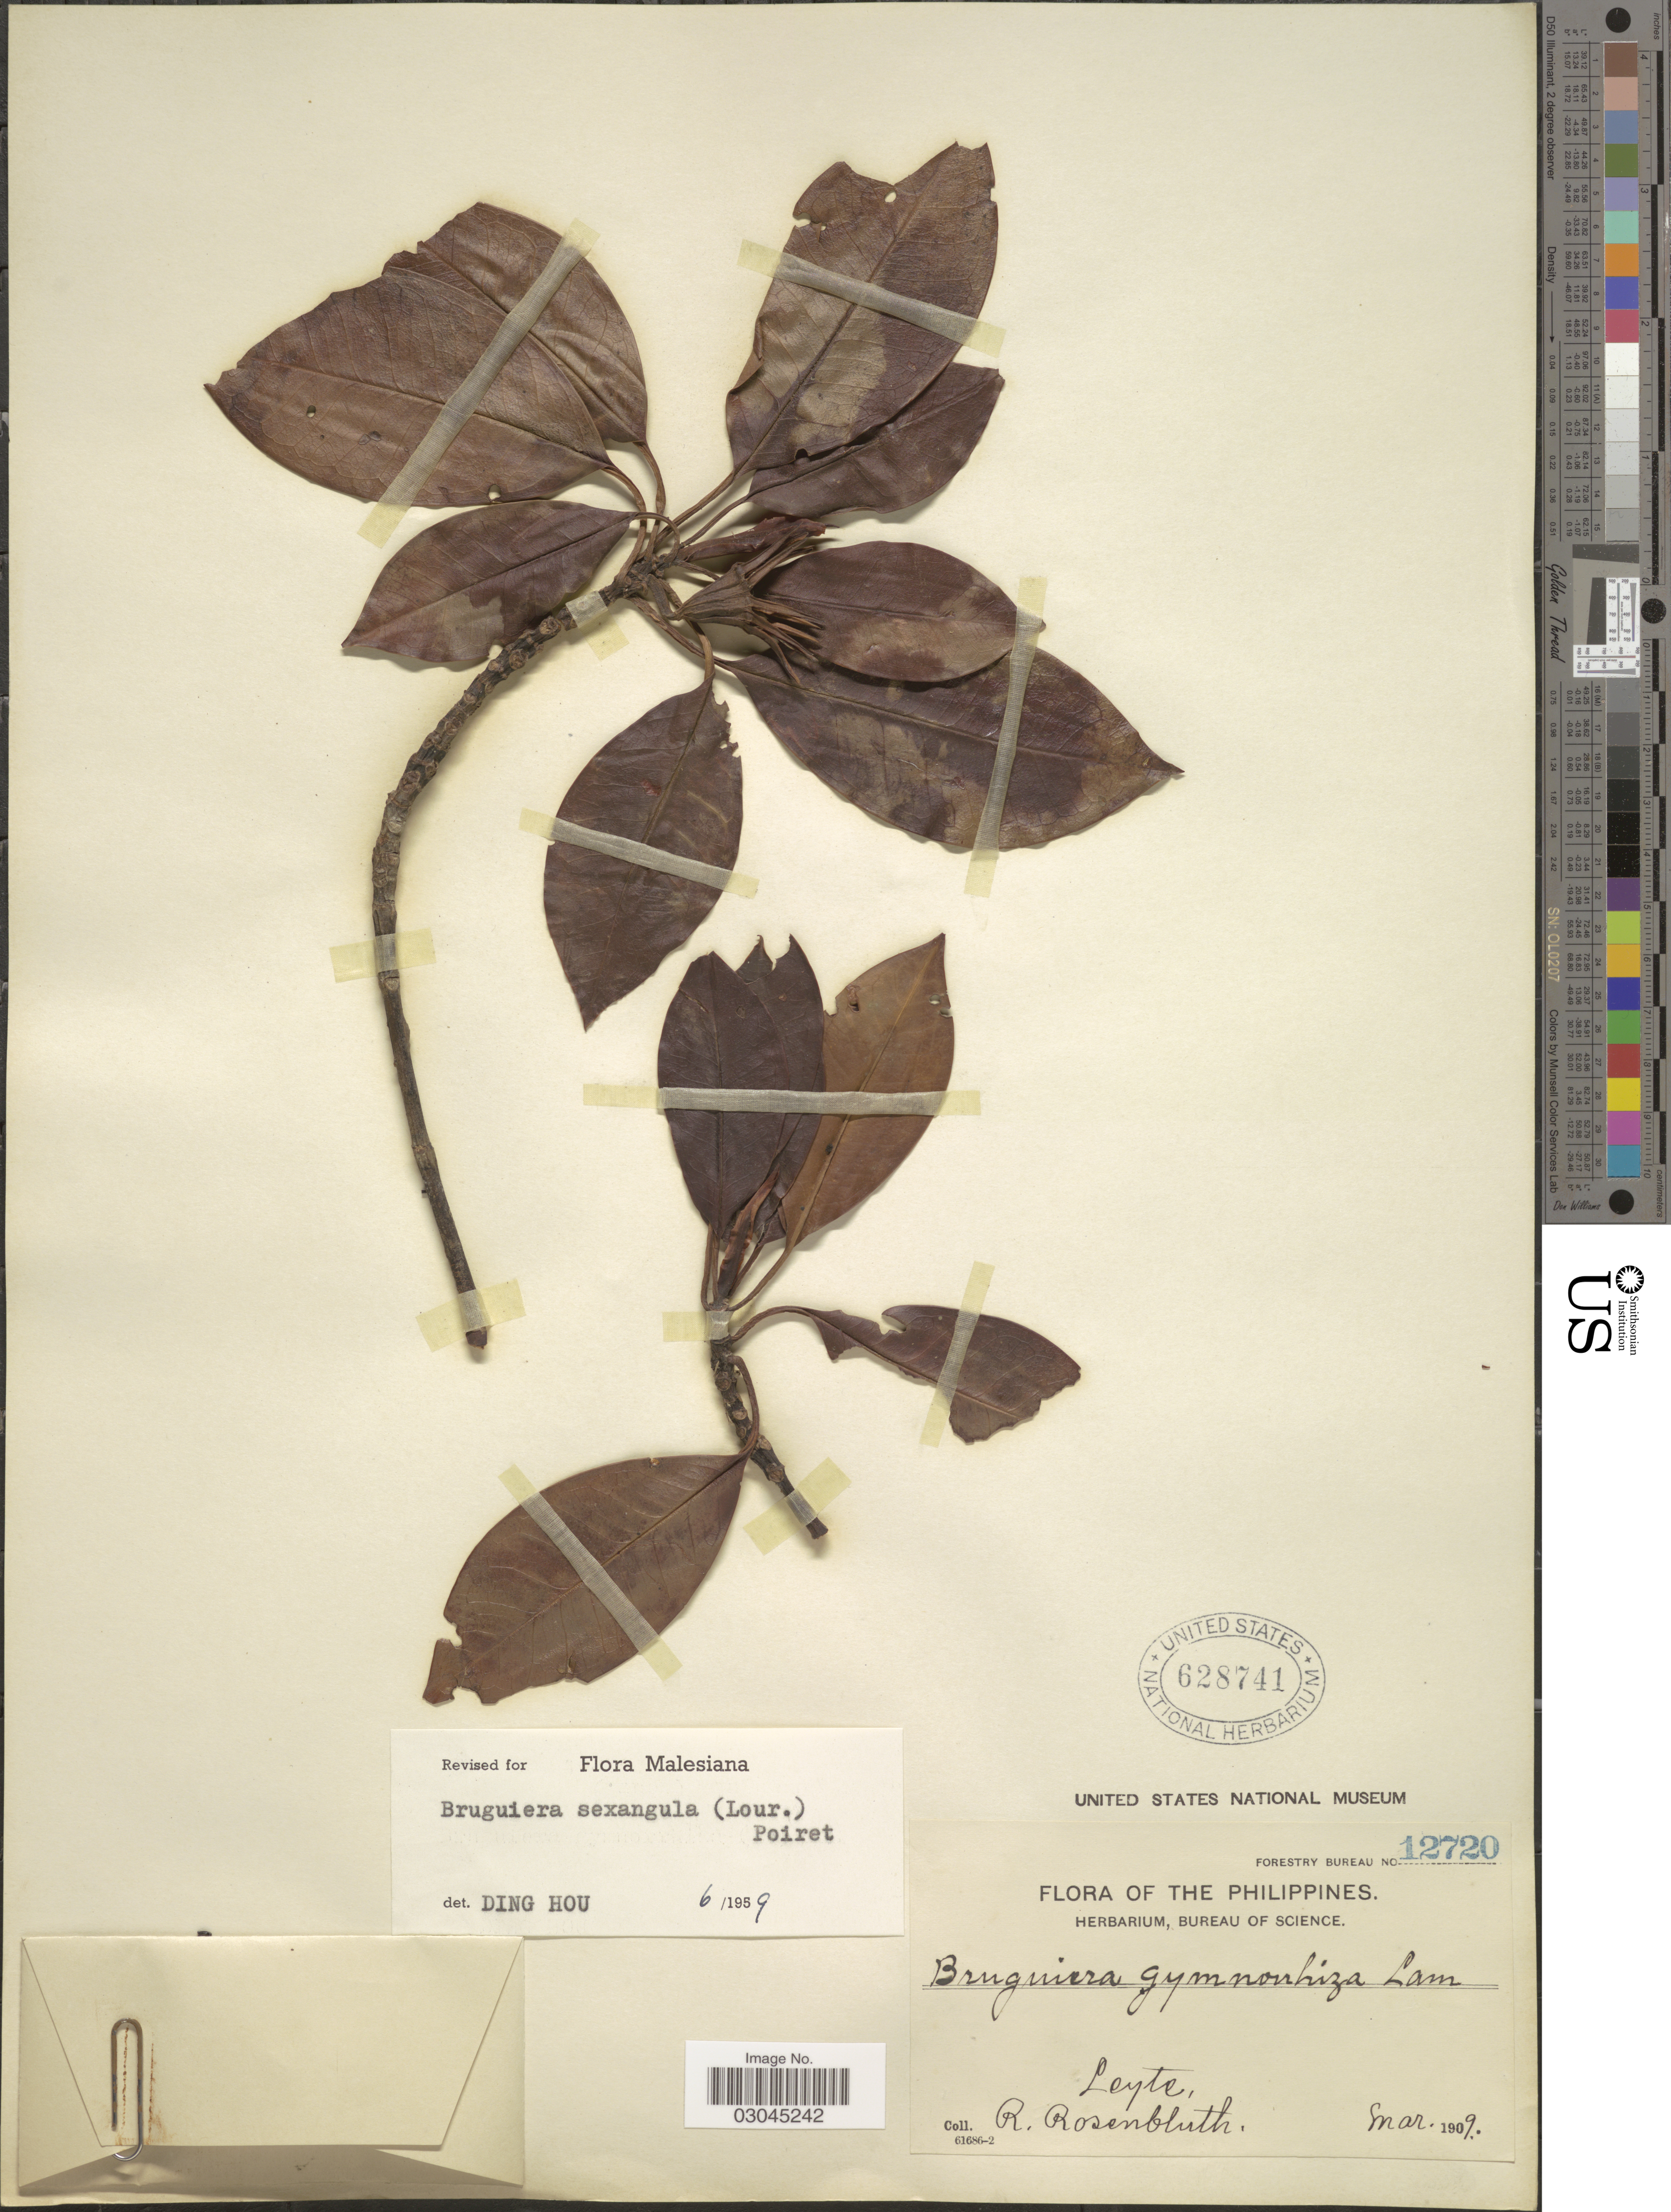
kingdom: Plantae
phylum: Tracheophyta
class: Magnoliopsida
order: Malpighiales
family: Rhizophoraceae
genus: Bruguiera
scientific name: Bruguiera sexangula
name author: (Lour.) Poir.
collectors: R. Rosenbluth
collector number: Forestry Bureau 12720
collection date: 1909-03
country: Philippines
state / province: Eastern Visayas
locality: Leyte.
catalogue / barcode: US 628741